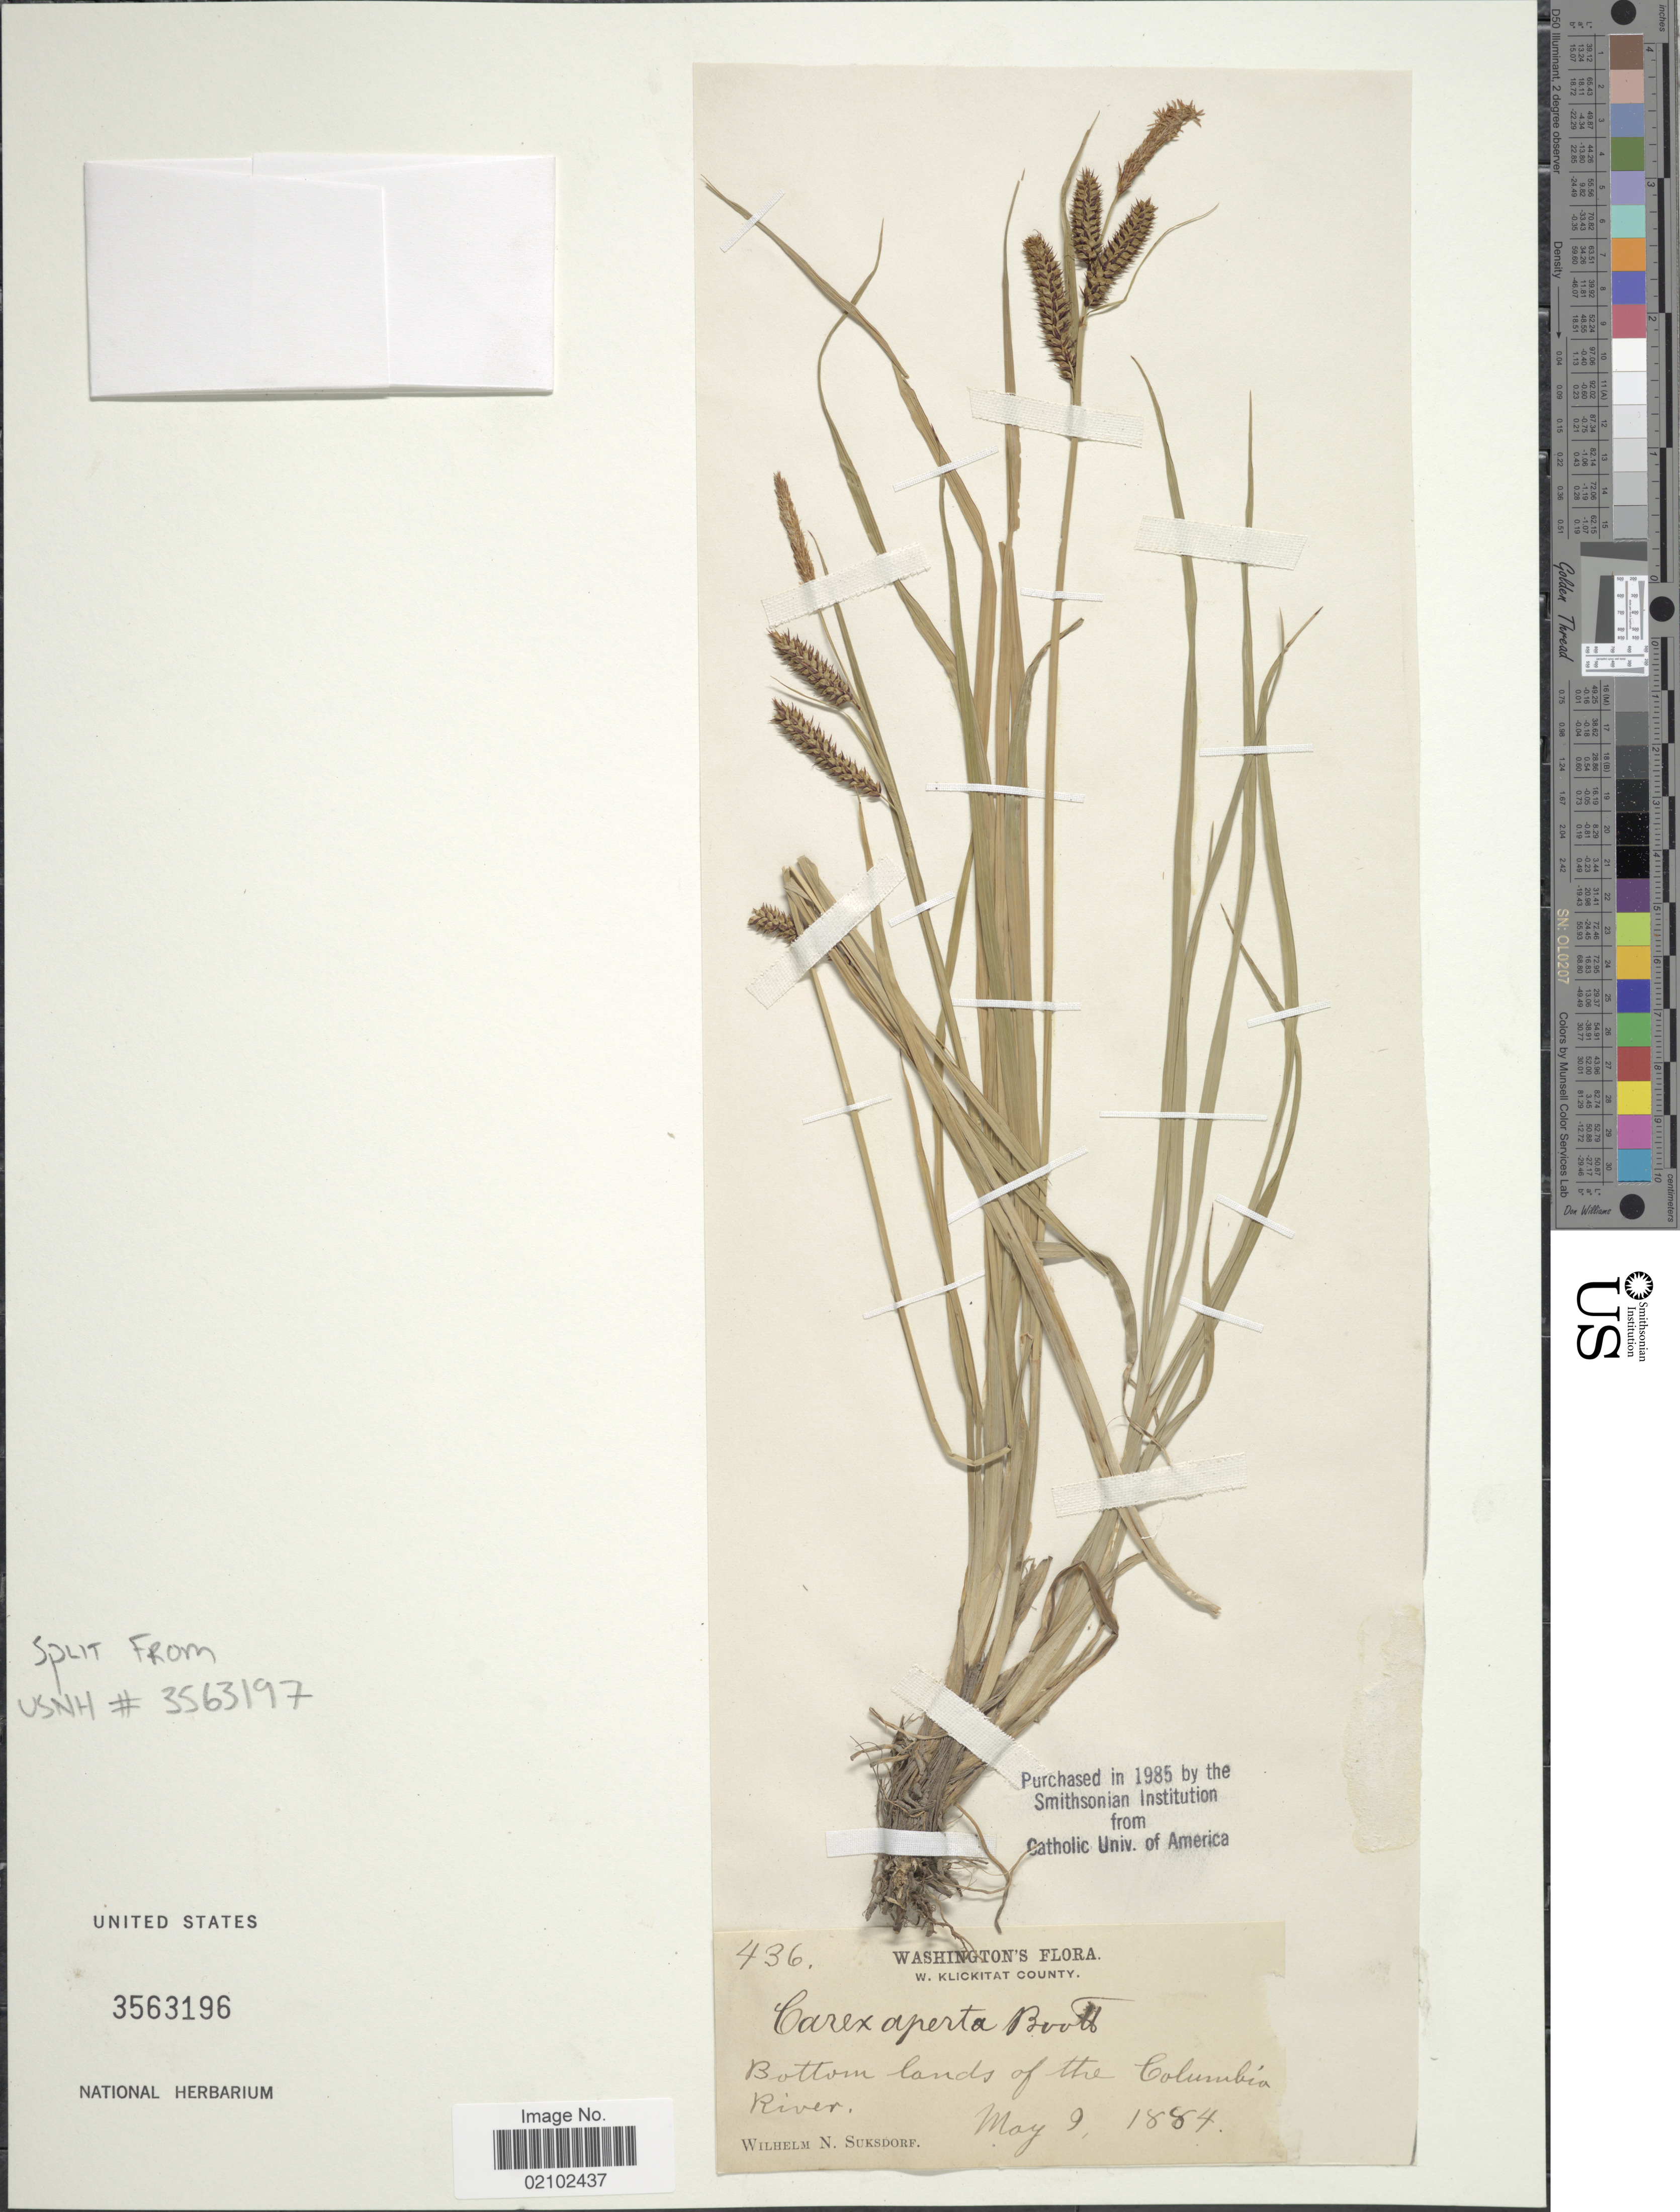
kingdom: Plantae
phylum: Tracheophyta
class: Liliopsida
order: Poales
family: Cyperaceae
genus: Carex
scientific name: Carex aperta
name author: Boott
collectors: W. N. Suksdorf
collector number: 436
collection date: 1884-05-09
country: United States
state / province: Washington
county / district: Klickitat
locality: W. Klickitat County, Bottom lands of the Columbia River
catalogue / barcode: US 3563196